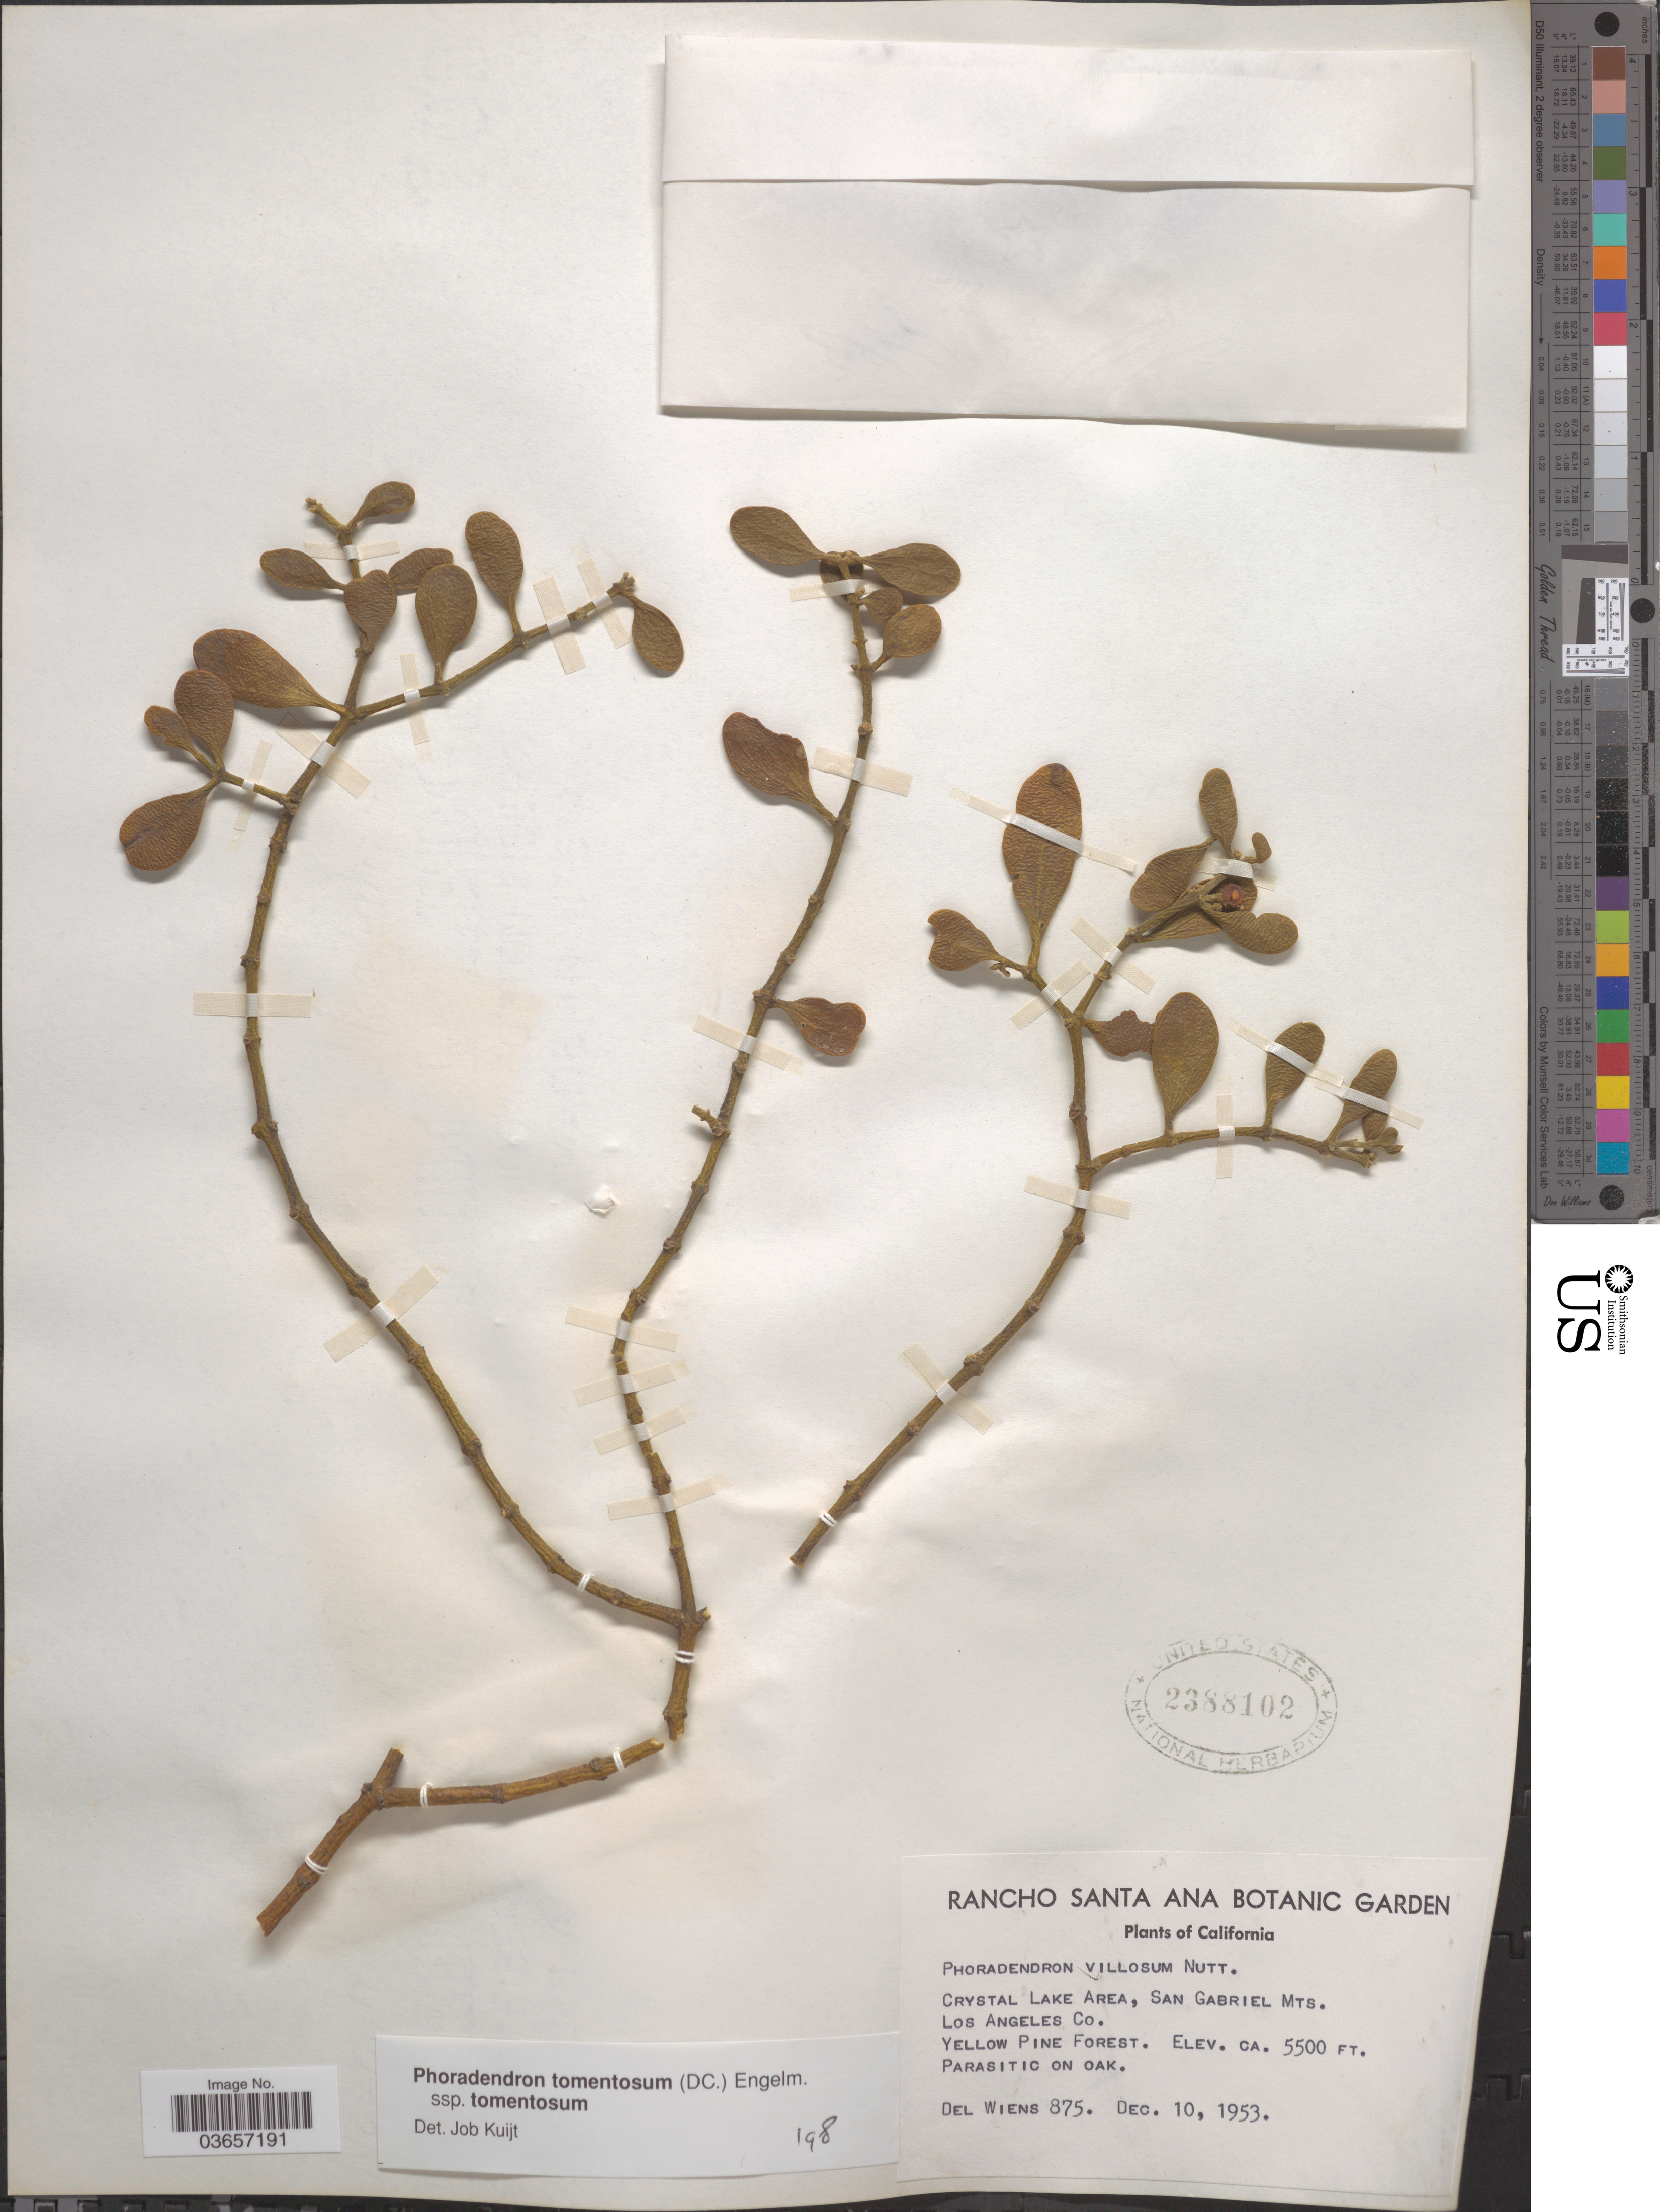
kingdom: Plantae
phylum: Tracheophyta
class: Magnoliopsida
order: Santalales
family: Viscaceae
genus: Phoradendron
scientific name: Phoradendron tomentosum subsp. tomentosum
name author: DC.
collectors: D. Wiens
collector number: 875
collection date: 1953-12-10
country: United States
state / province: California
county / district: Los Angeles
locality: Crystal Lake Area, San Gabriel Mts. Los Angeles Co.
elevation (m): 1676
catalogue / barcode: US 2388102